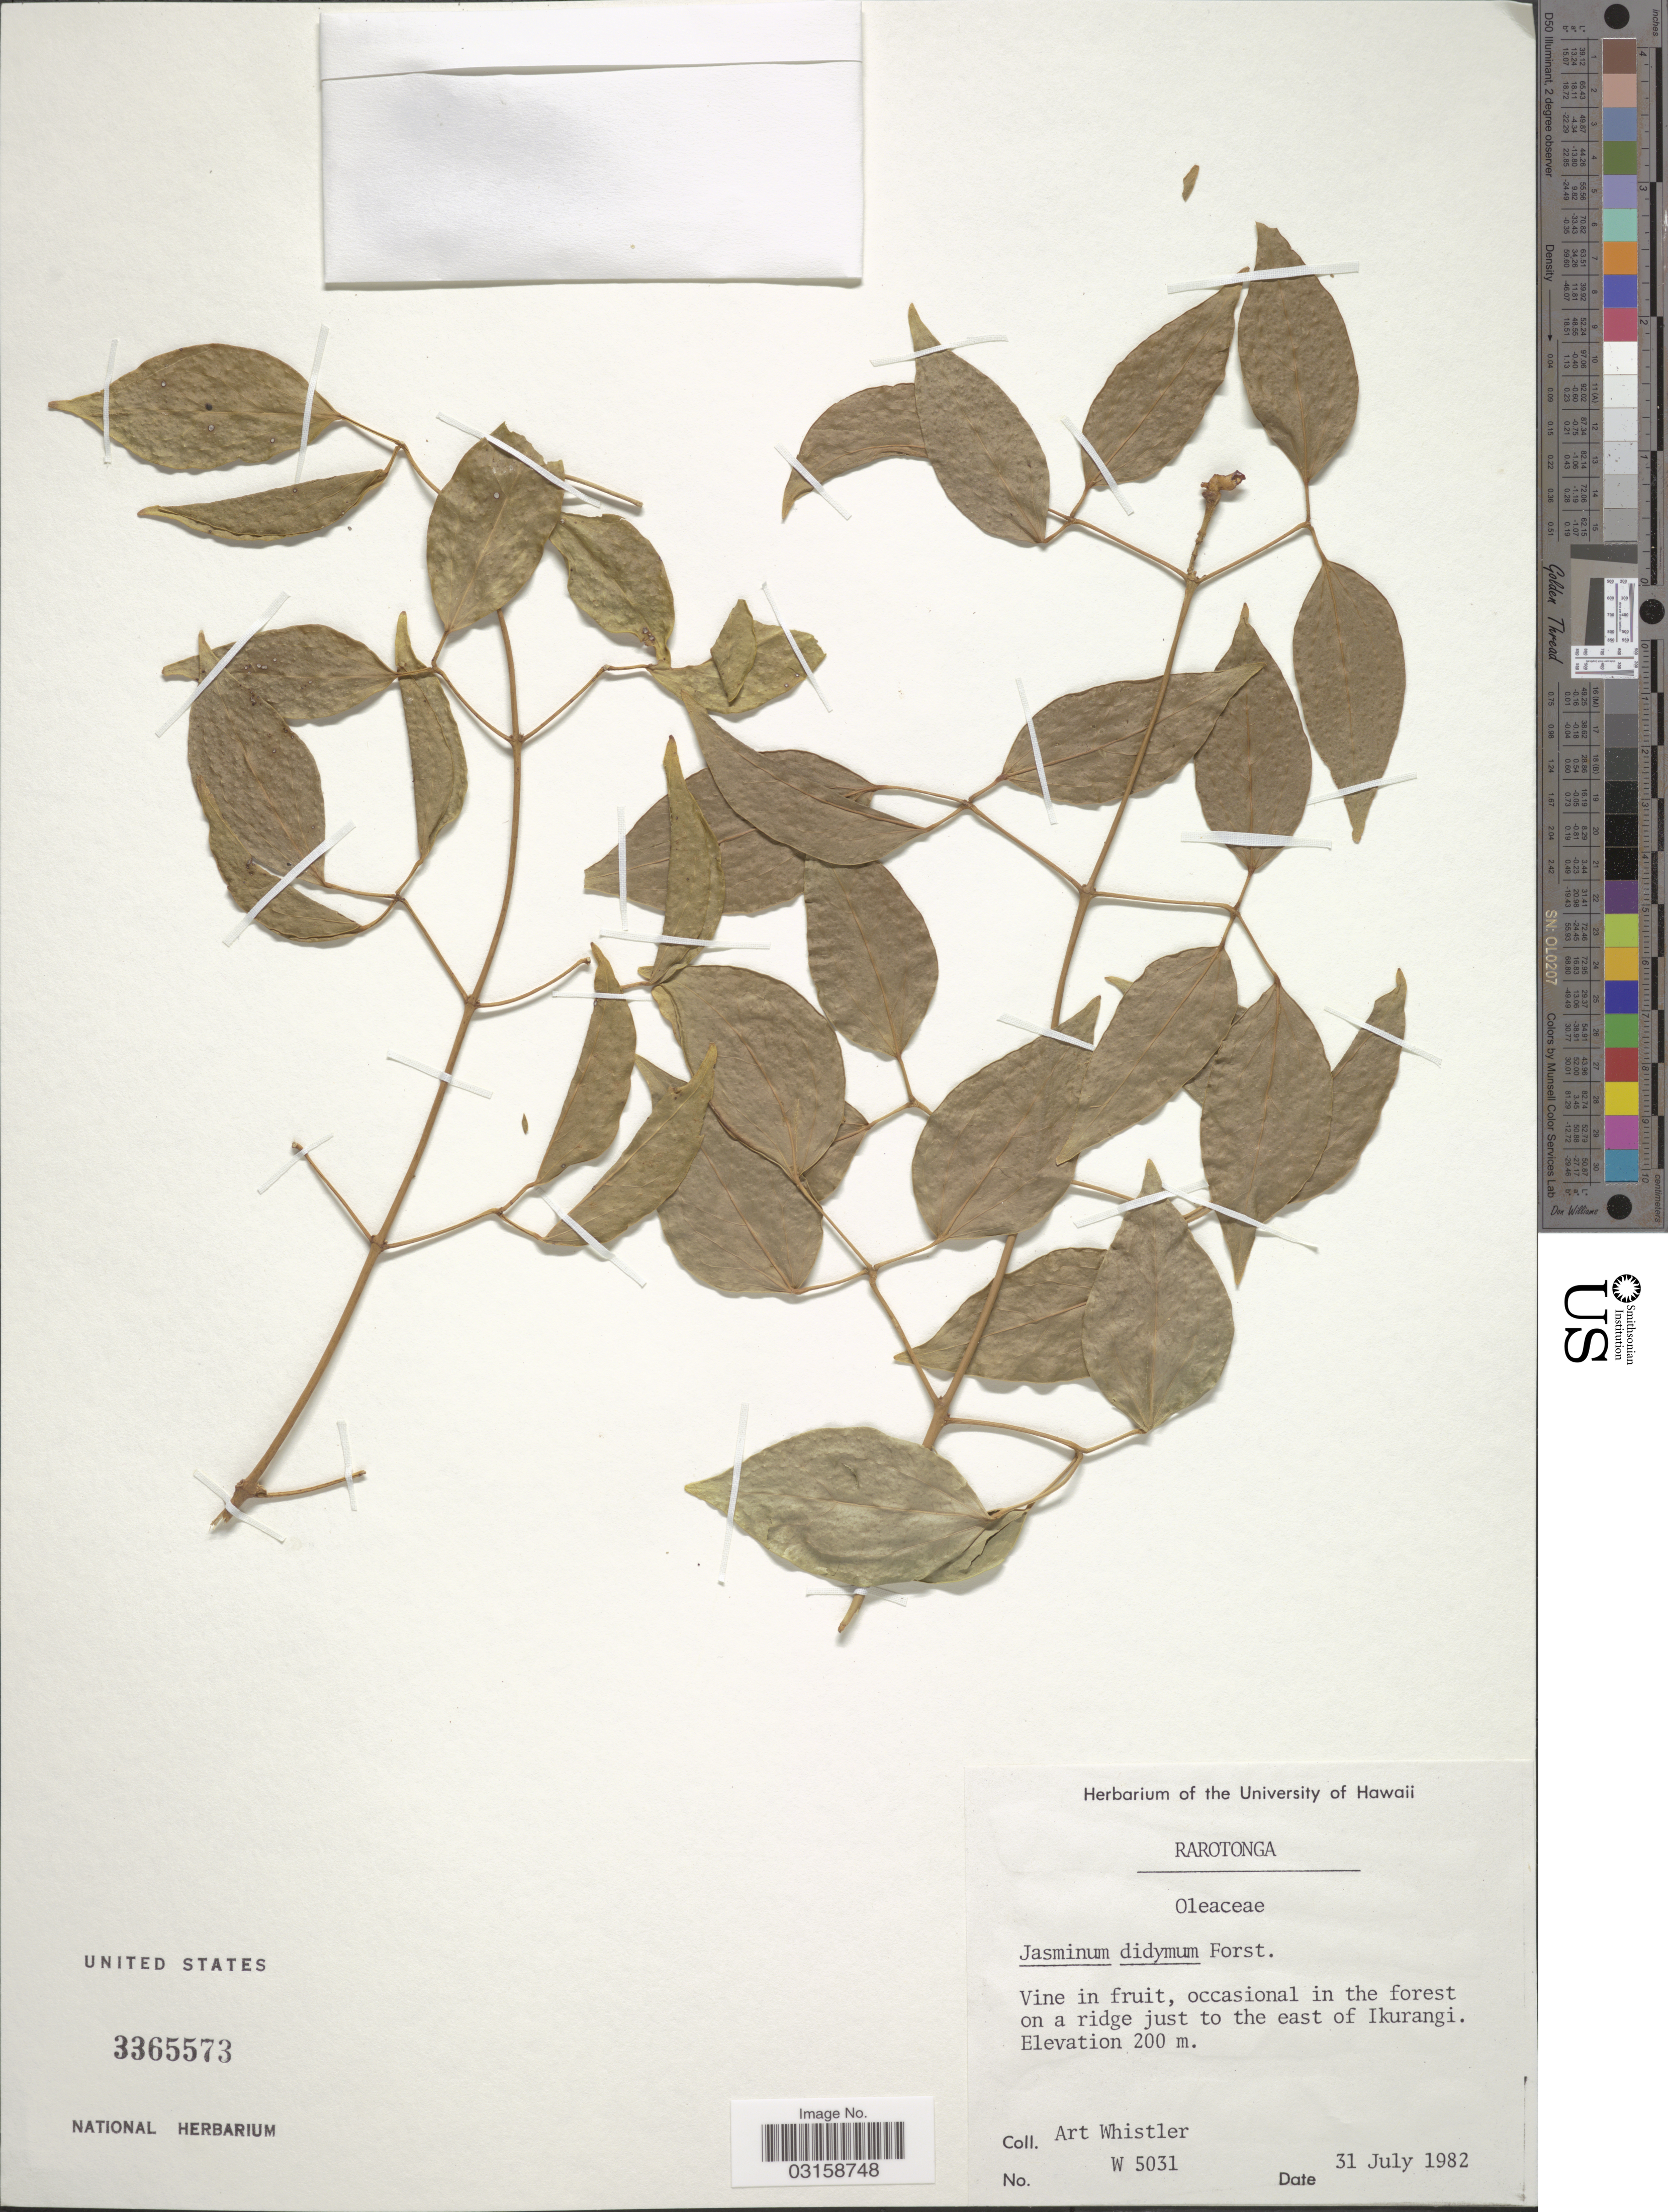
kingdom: Plantae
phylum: Tracheophyta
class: Magnoliopsida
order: Lamiales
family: Oleaceae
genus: Jasminum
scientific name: Jasminum didymum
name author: G. Forst.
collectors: A. Whistler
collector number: W 5031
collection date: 1982-07-31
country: Cook Islands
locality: Rarotonga. On a ridge just to the east of Ikurangi.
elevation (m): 200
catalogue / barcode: US 3365573